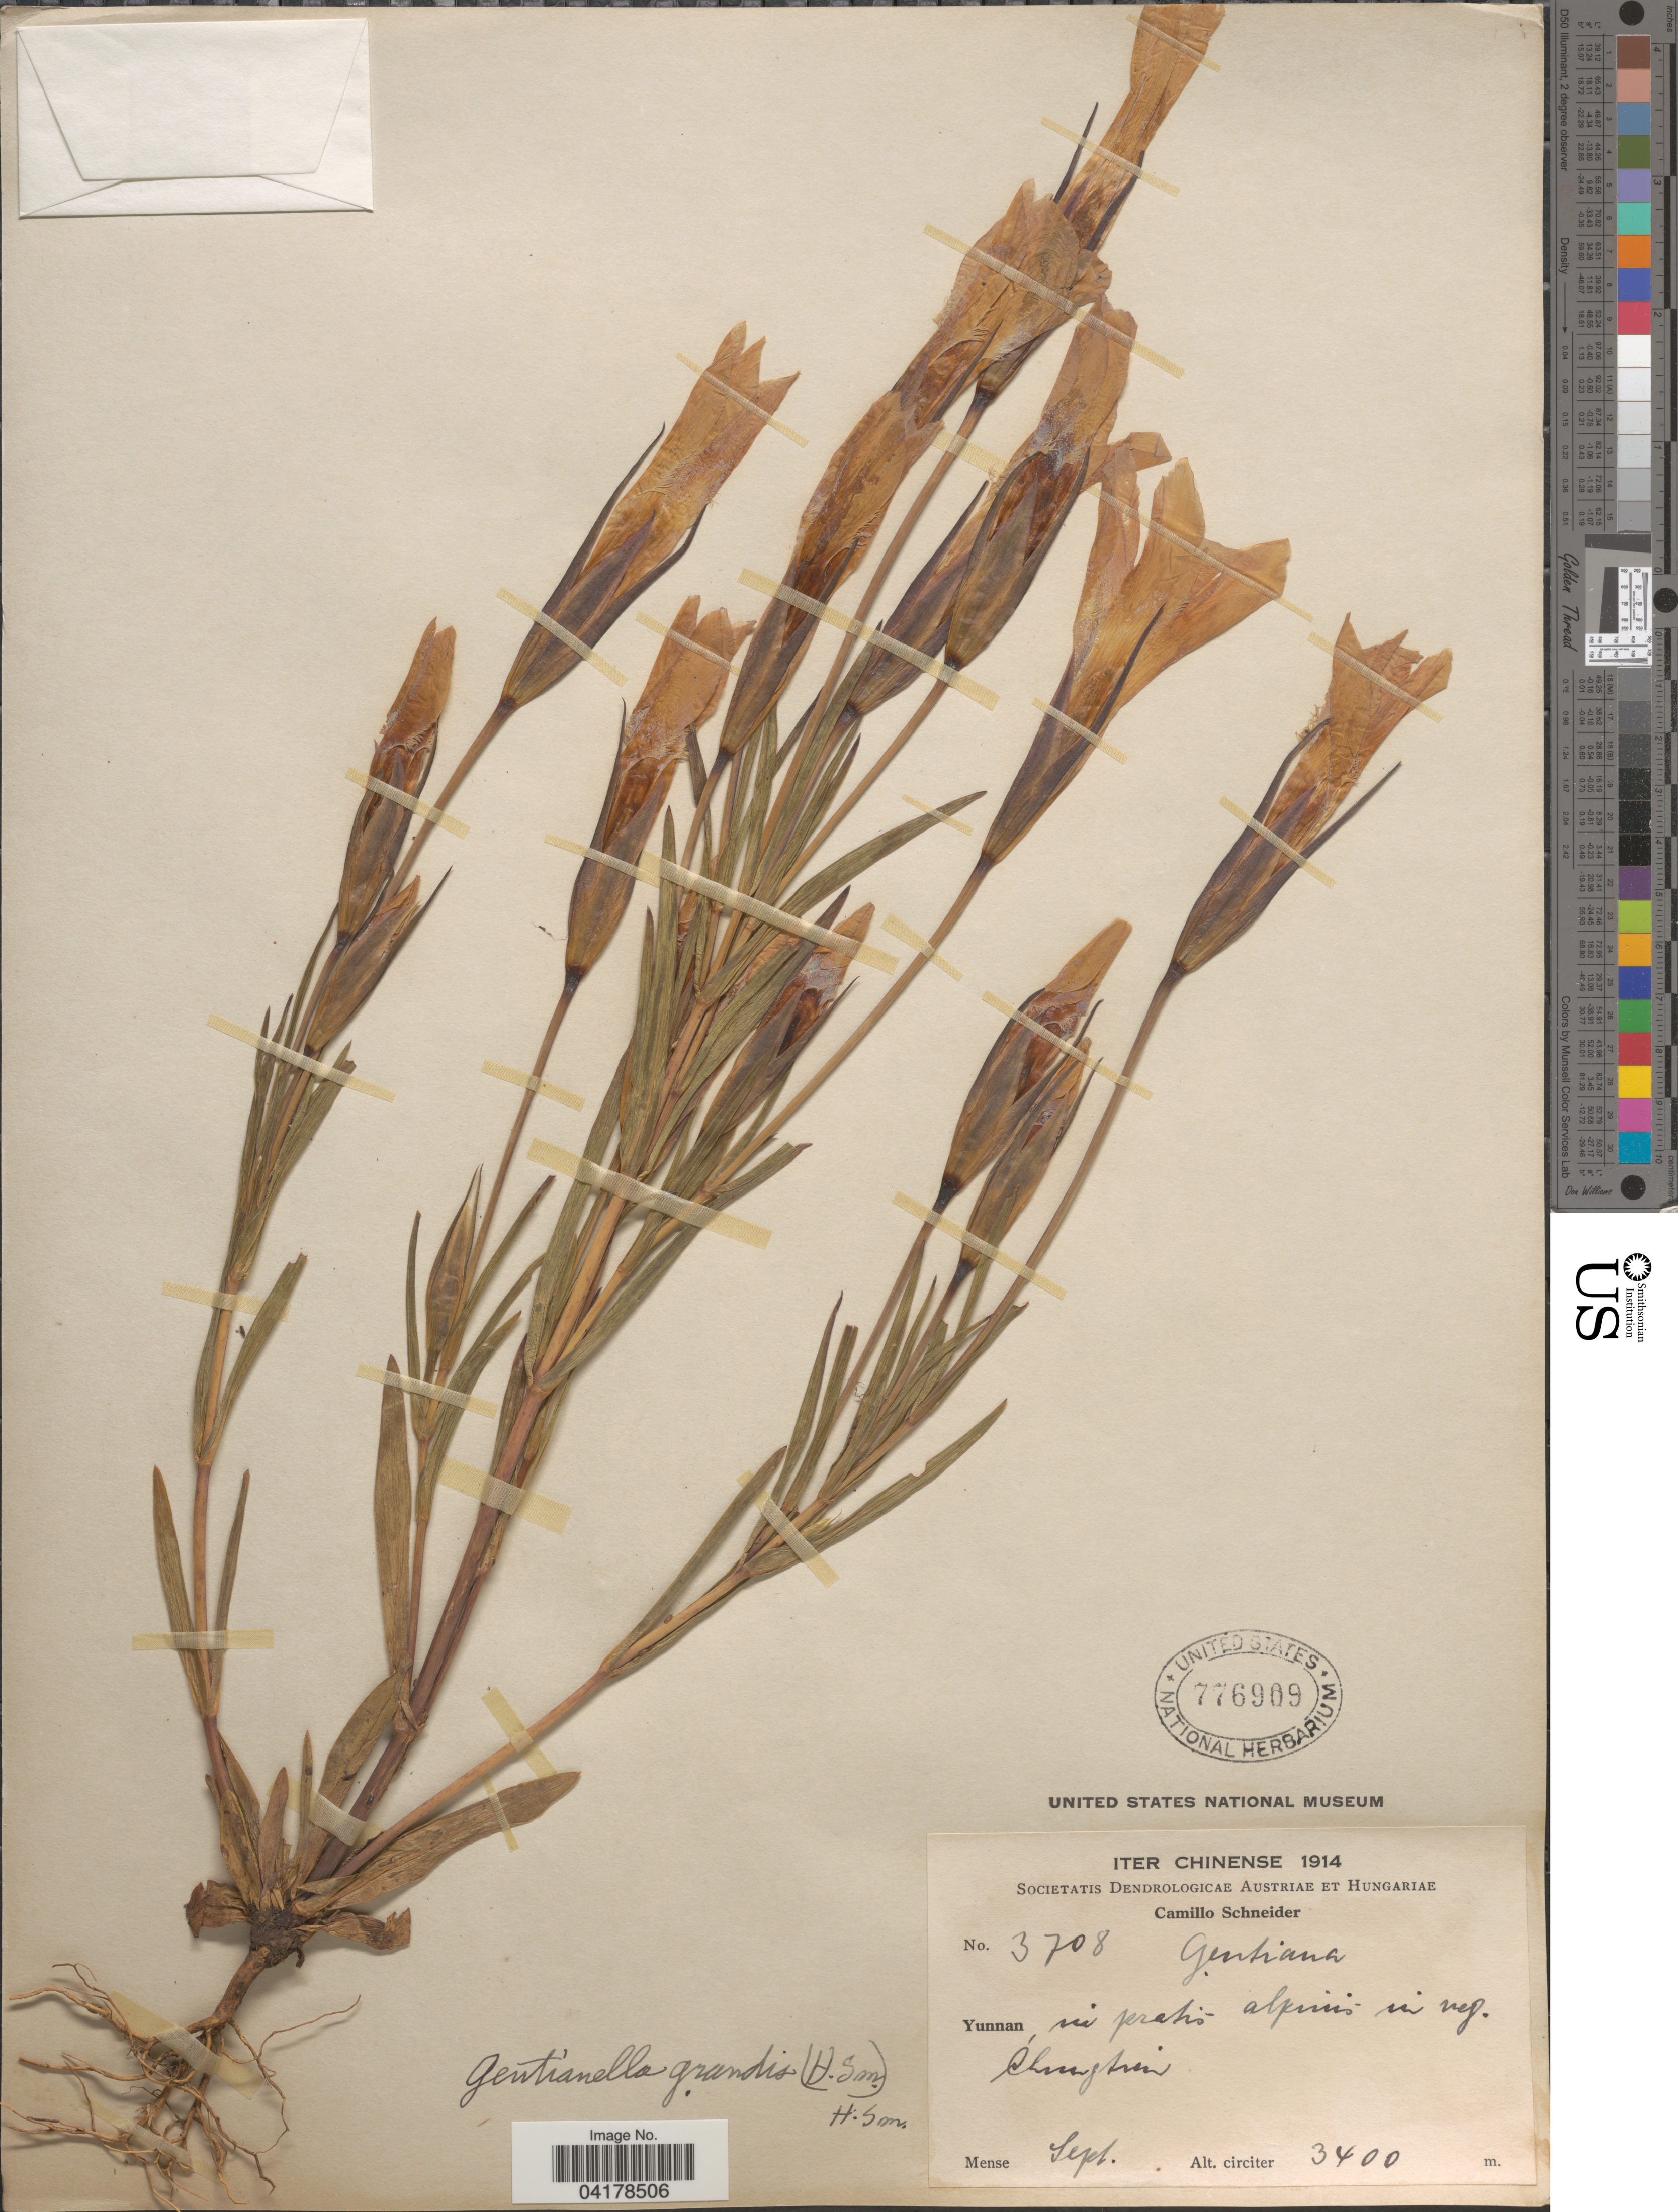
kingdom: Plantae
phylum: Tracheophyta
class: Magnoliopsida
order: Gentianales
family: Gentianaceae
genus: Gentianella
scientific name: Gentianella grandis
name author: Harry Sm.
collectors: C. K. Schneider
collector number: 3708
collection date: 1914-09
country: China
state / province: Yunnan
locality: Iter Chinense 1914. In pratis alpinis in reg[interpreted]. [illegible text].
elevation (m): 3400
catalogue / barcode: US 776909